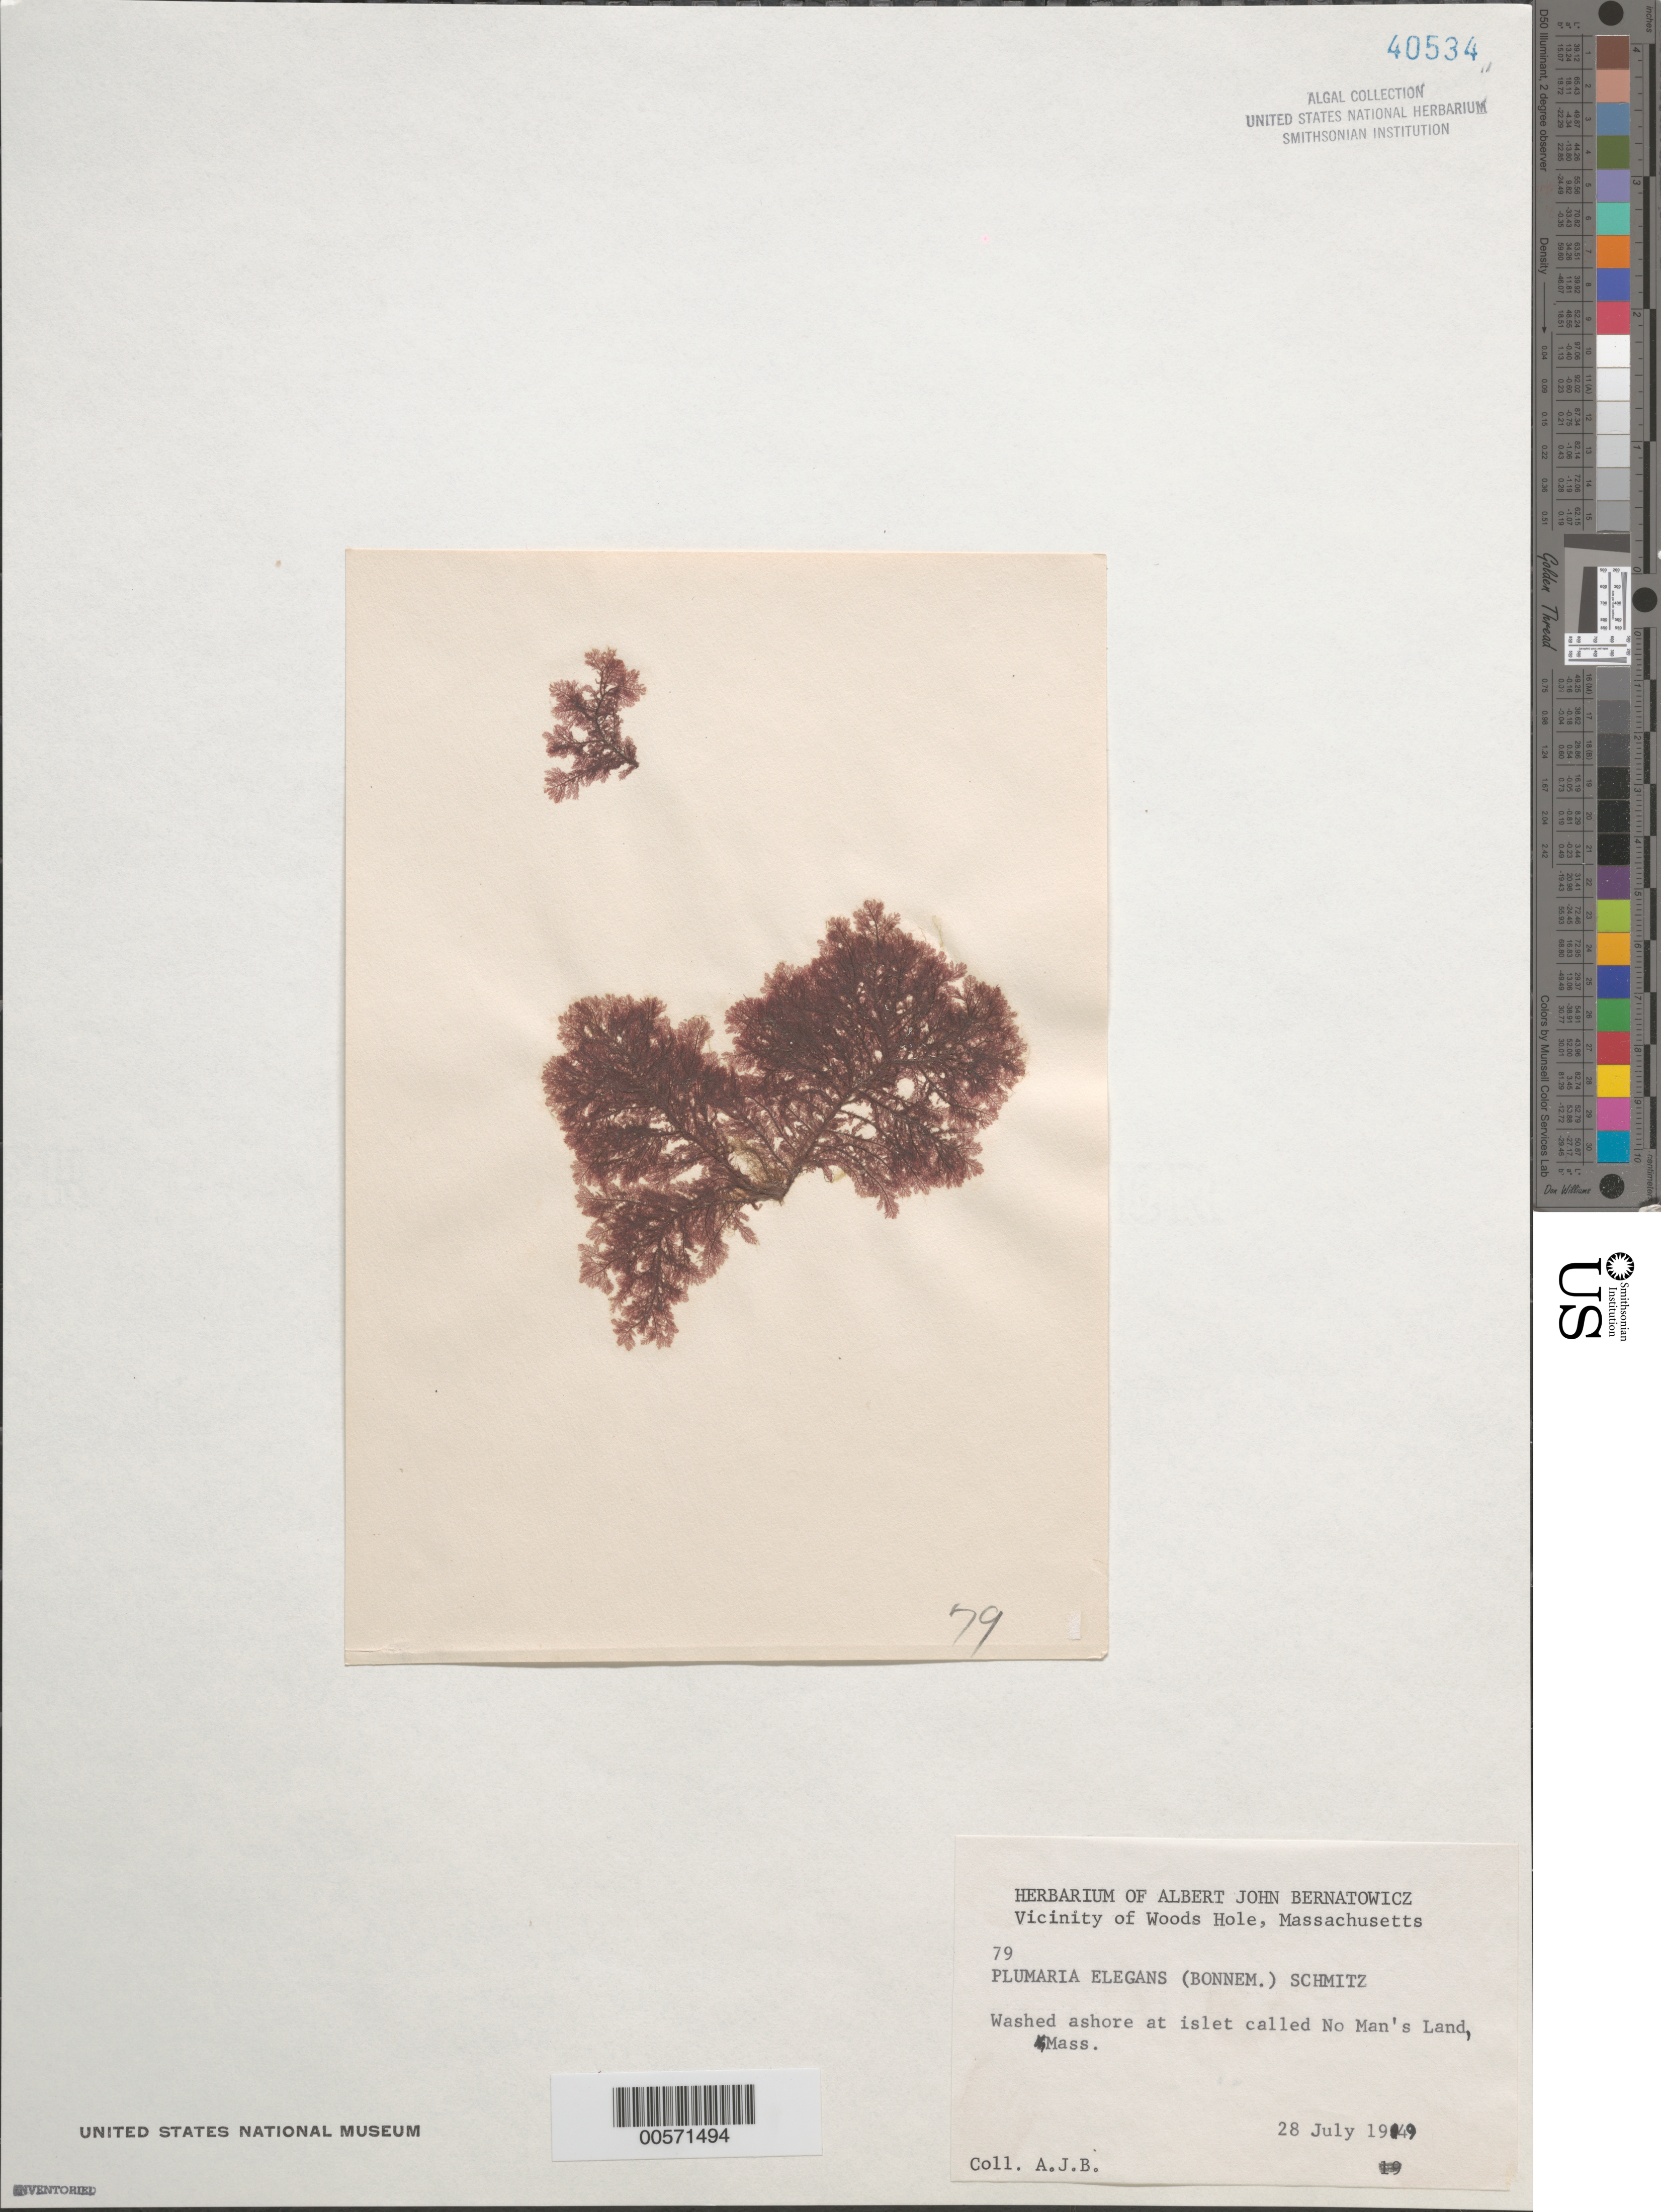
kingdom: Plantae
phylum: Rhodophyta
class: Florideophyceae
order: Ceramiales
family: Wrangeliaceae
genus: Plumaria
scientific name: Plumaria plumosa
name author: (Hudson) Kuntze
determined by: Algae name updating Project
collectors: A. Bernatowicz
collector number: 79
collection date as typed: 28 Jul 1949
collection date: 1949-07-28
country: United States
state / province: Massachusetts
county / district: Dukes County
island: No Mans Land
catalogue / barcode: US 40534